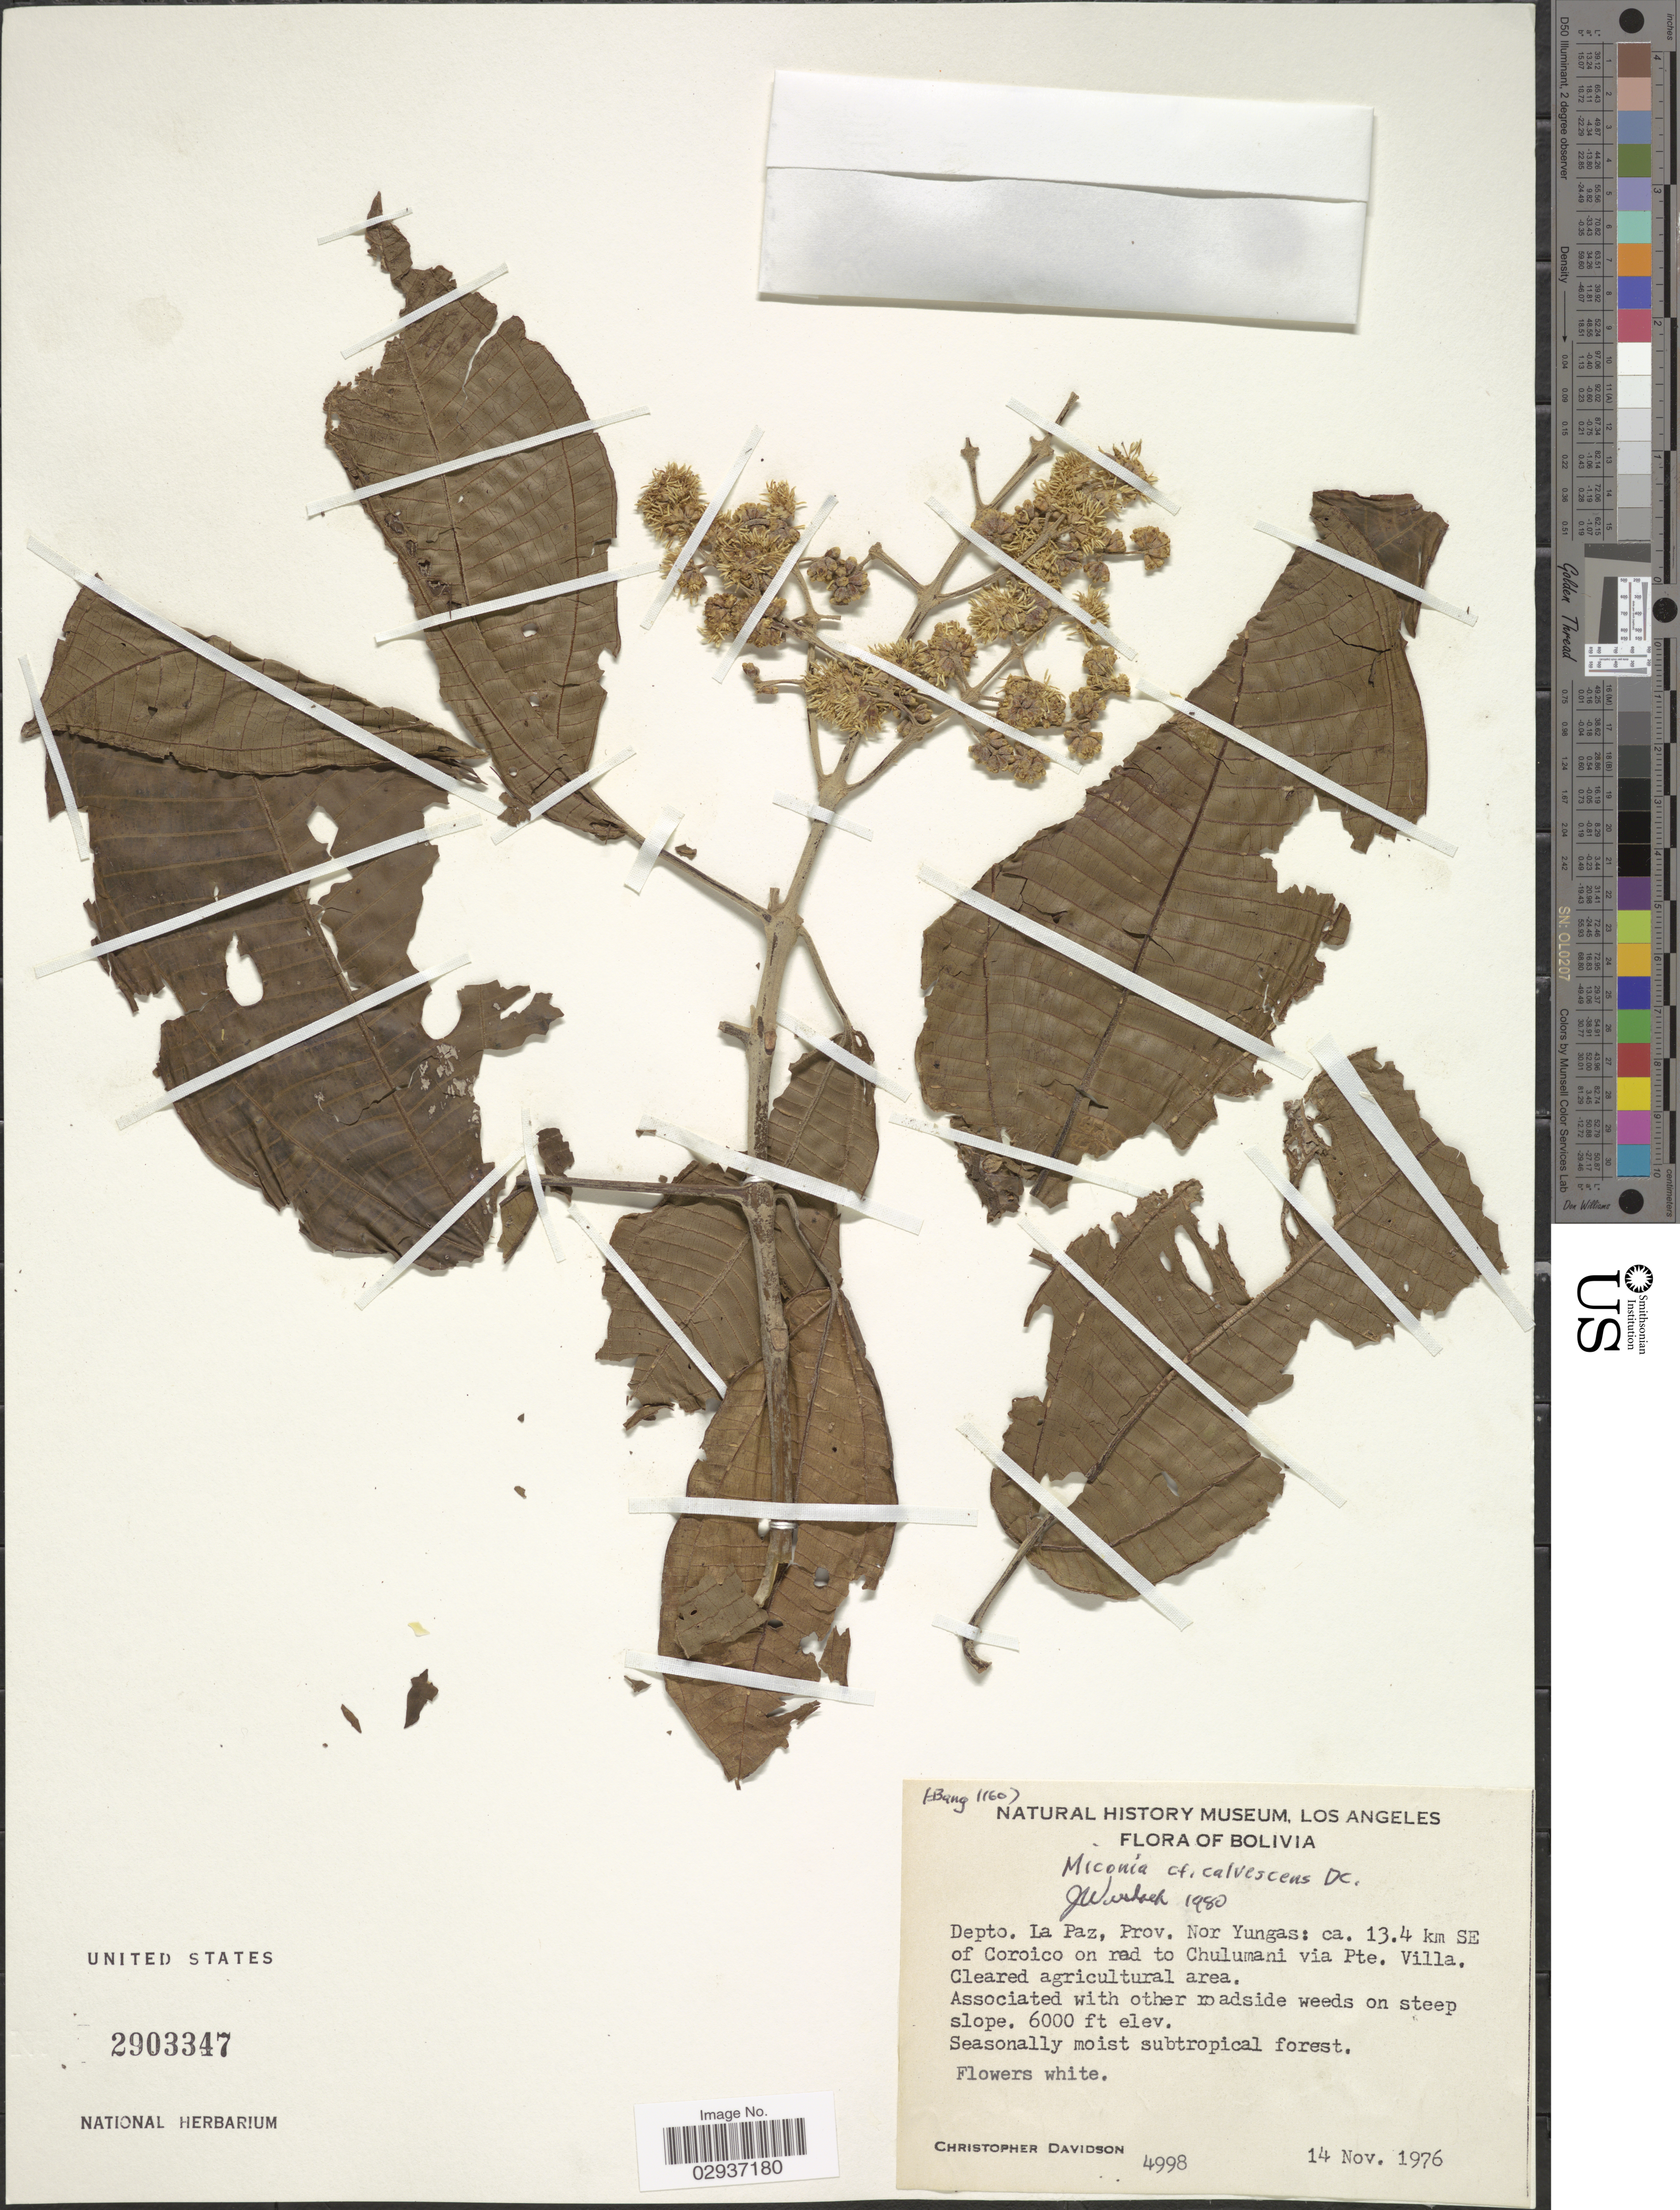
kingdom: Plantae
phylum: Tracheophyta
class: Magnoliopsida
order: Myrtales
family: Melastomataceae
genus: Miconia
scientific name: Miconia calvescens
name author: DC.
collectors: C. Davidson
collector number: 4998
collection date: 1976-11-14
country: Bolivia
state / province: La Paz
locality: Depto. La Paz, Prov. Nor Yungas: ca. 13.4 km SE of Coroico on rad to Chulumani via Pte. Villa.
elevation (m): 1829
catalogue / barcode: US 2903347